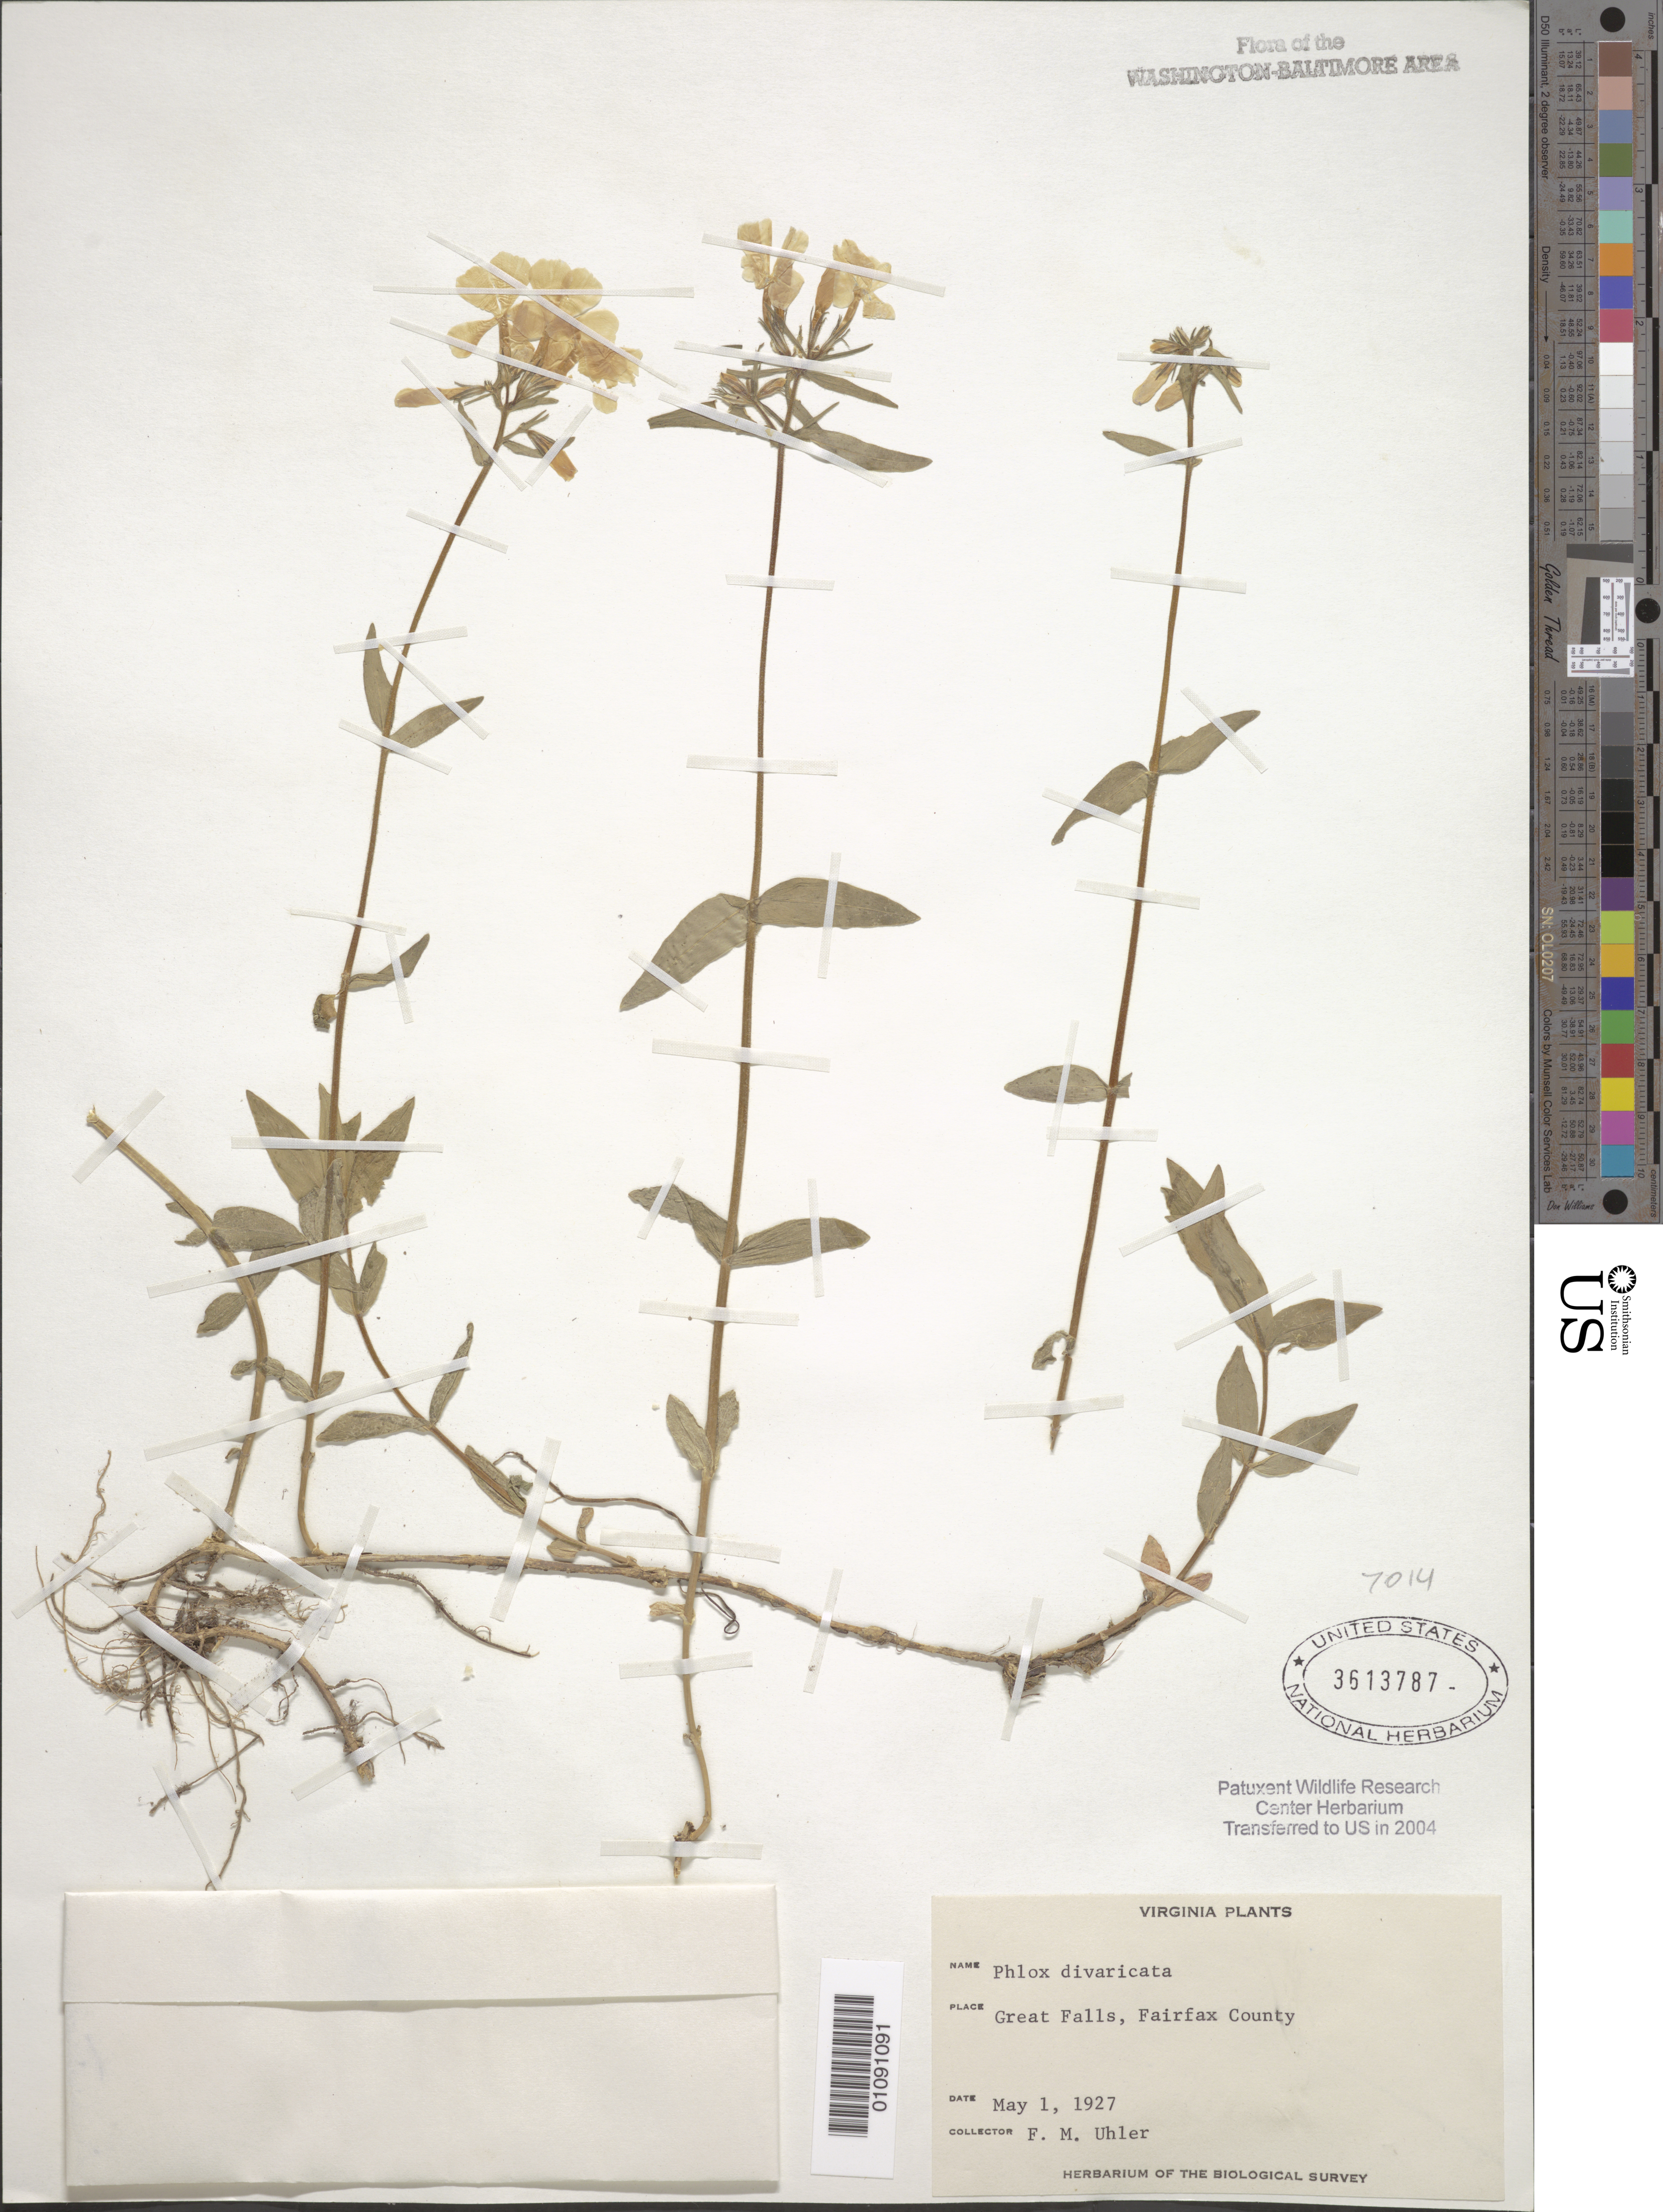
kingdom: Plantae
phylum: Tracheophyta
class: Magnoliopsida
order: Ericales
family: Polemoniaceae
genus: Phlox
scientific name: Phlox divaricata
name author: L.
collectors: F. M. Uhler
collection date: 1927-05-01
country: United States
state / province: Virginia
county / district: Fairfax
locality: Great Falls.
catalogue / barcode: US 3613787